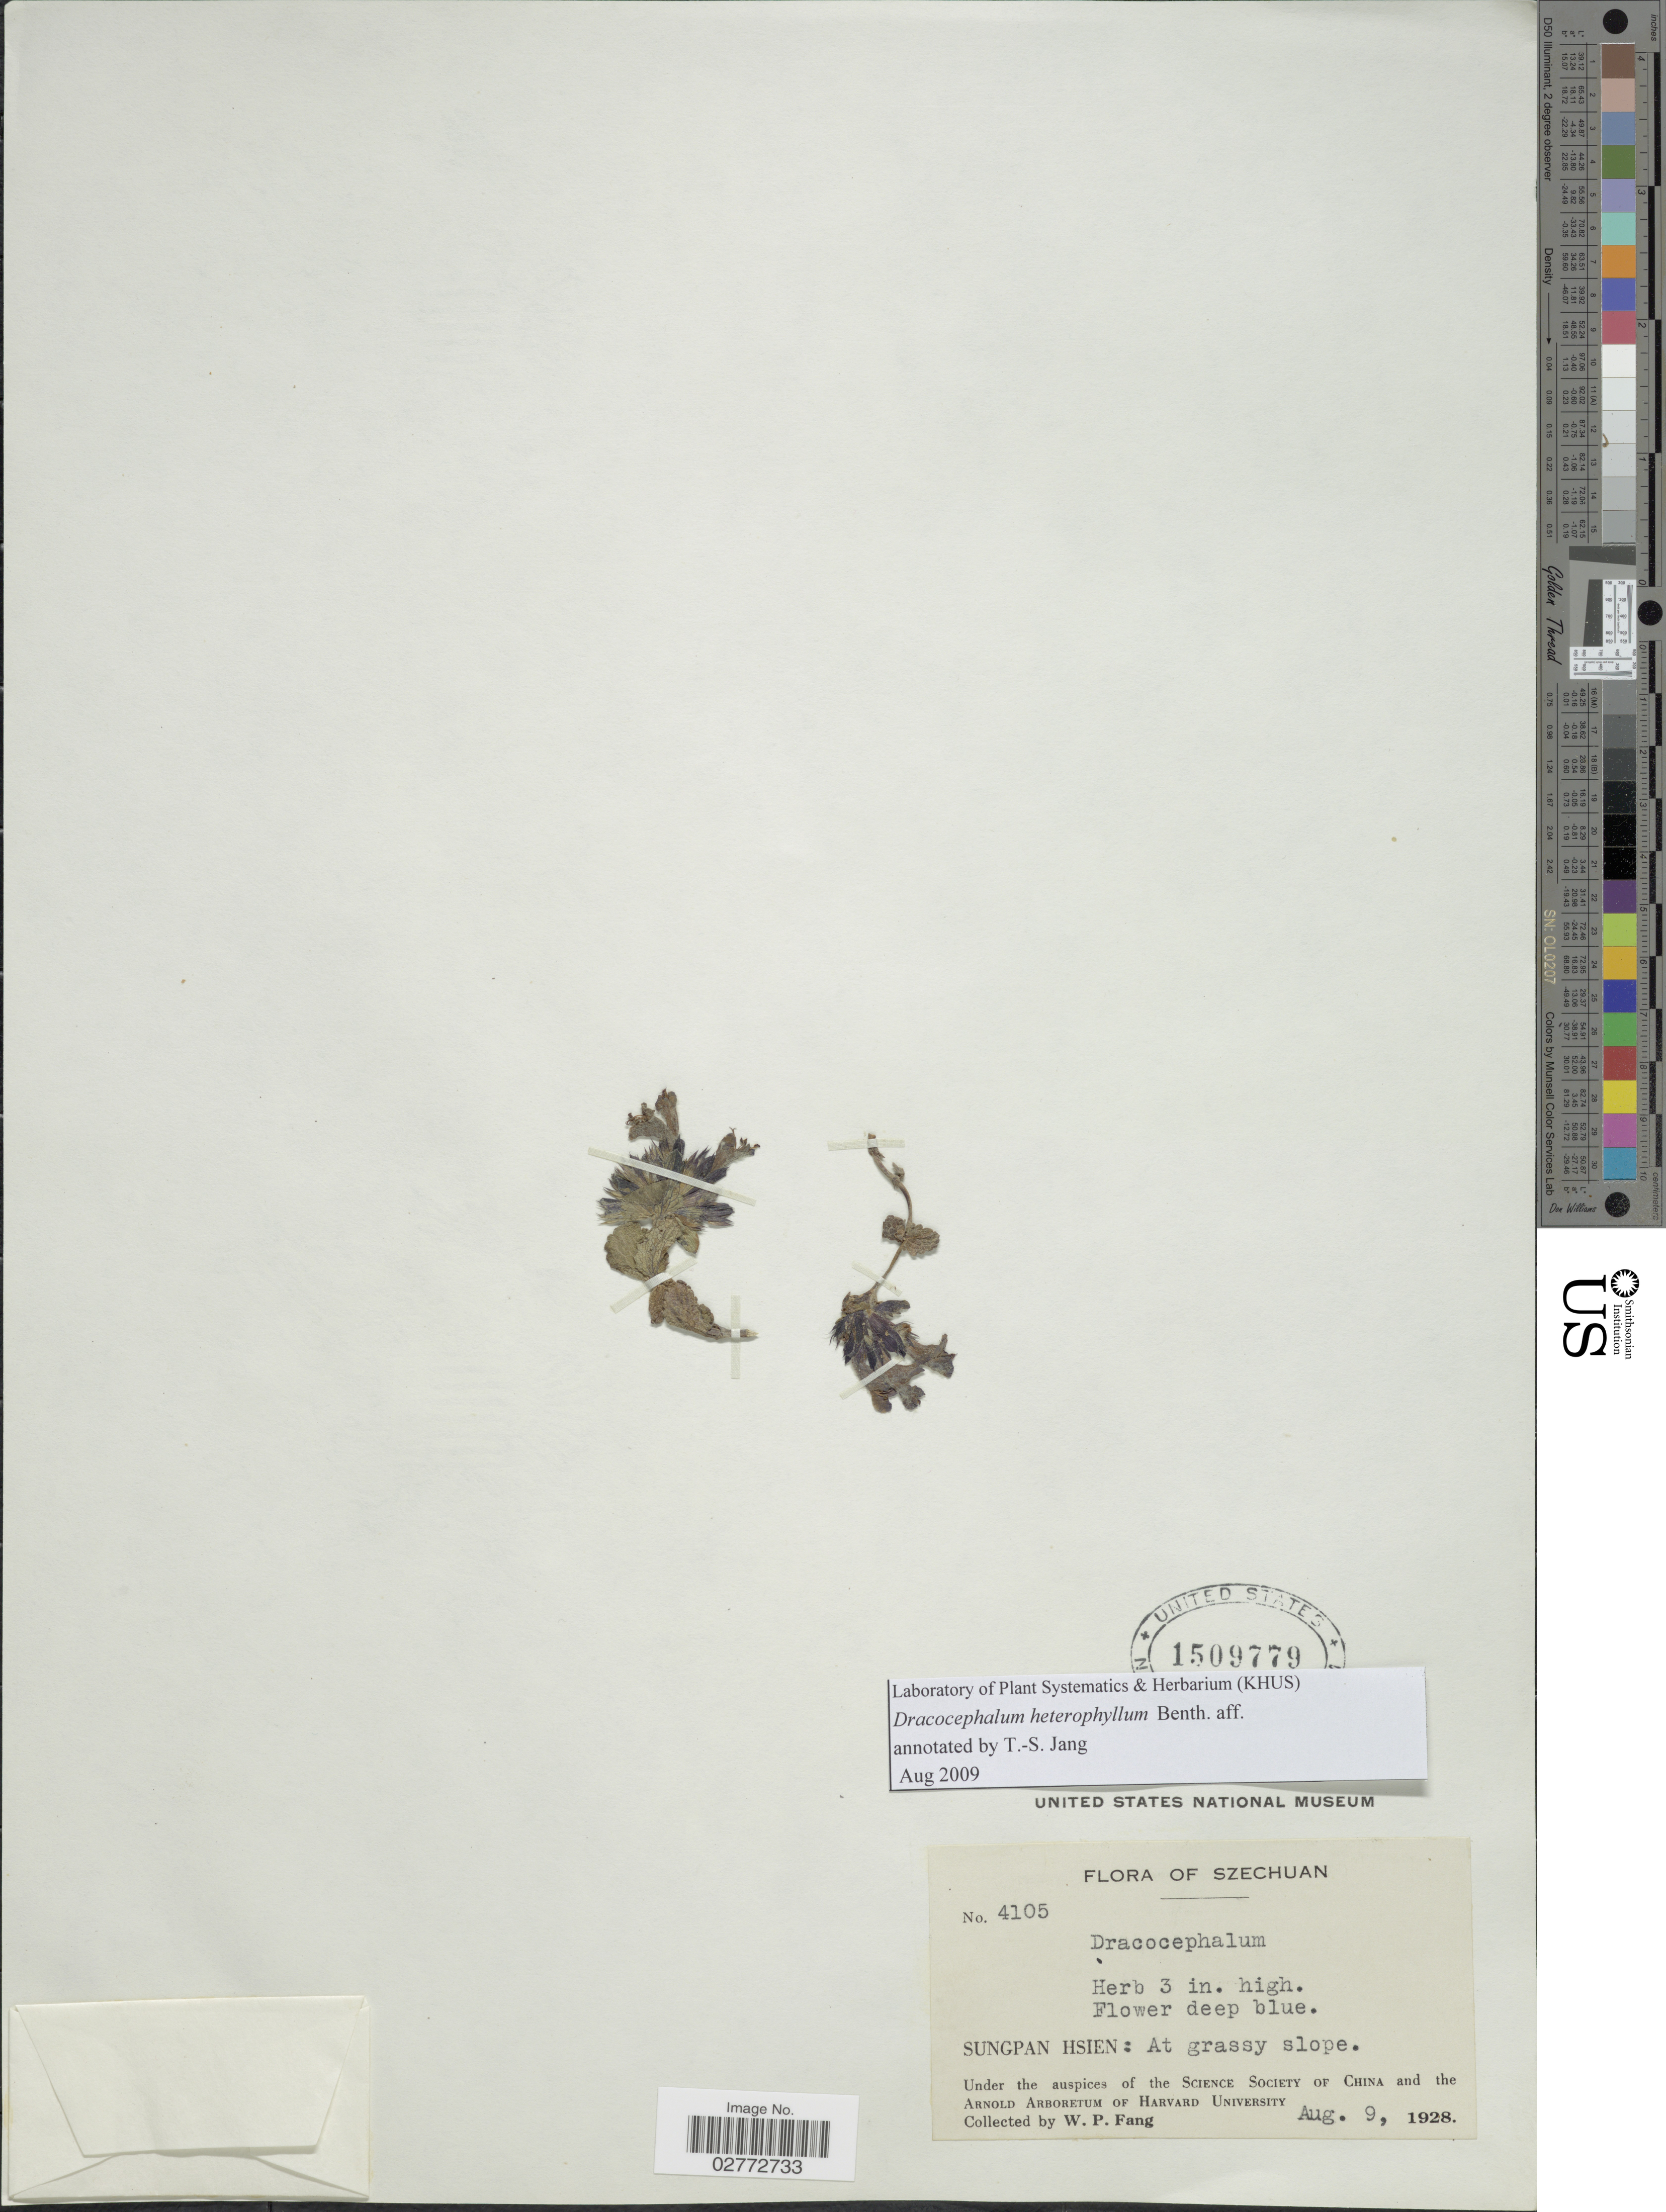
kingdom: Plantae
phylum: Tracheophyta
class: Magnoliopsida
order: Lamiales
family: Lamiaceae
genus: Dracocephalum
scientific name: Dracocephalum heterophyllum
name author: Benth.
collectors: W. P. Fang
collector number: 4105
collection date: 1928-08-09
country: China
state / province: Sichuan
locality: Szechuan. Sungpan Hsien: At grassy slope.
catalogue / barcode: US 1509779